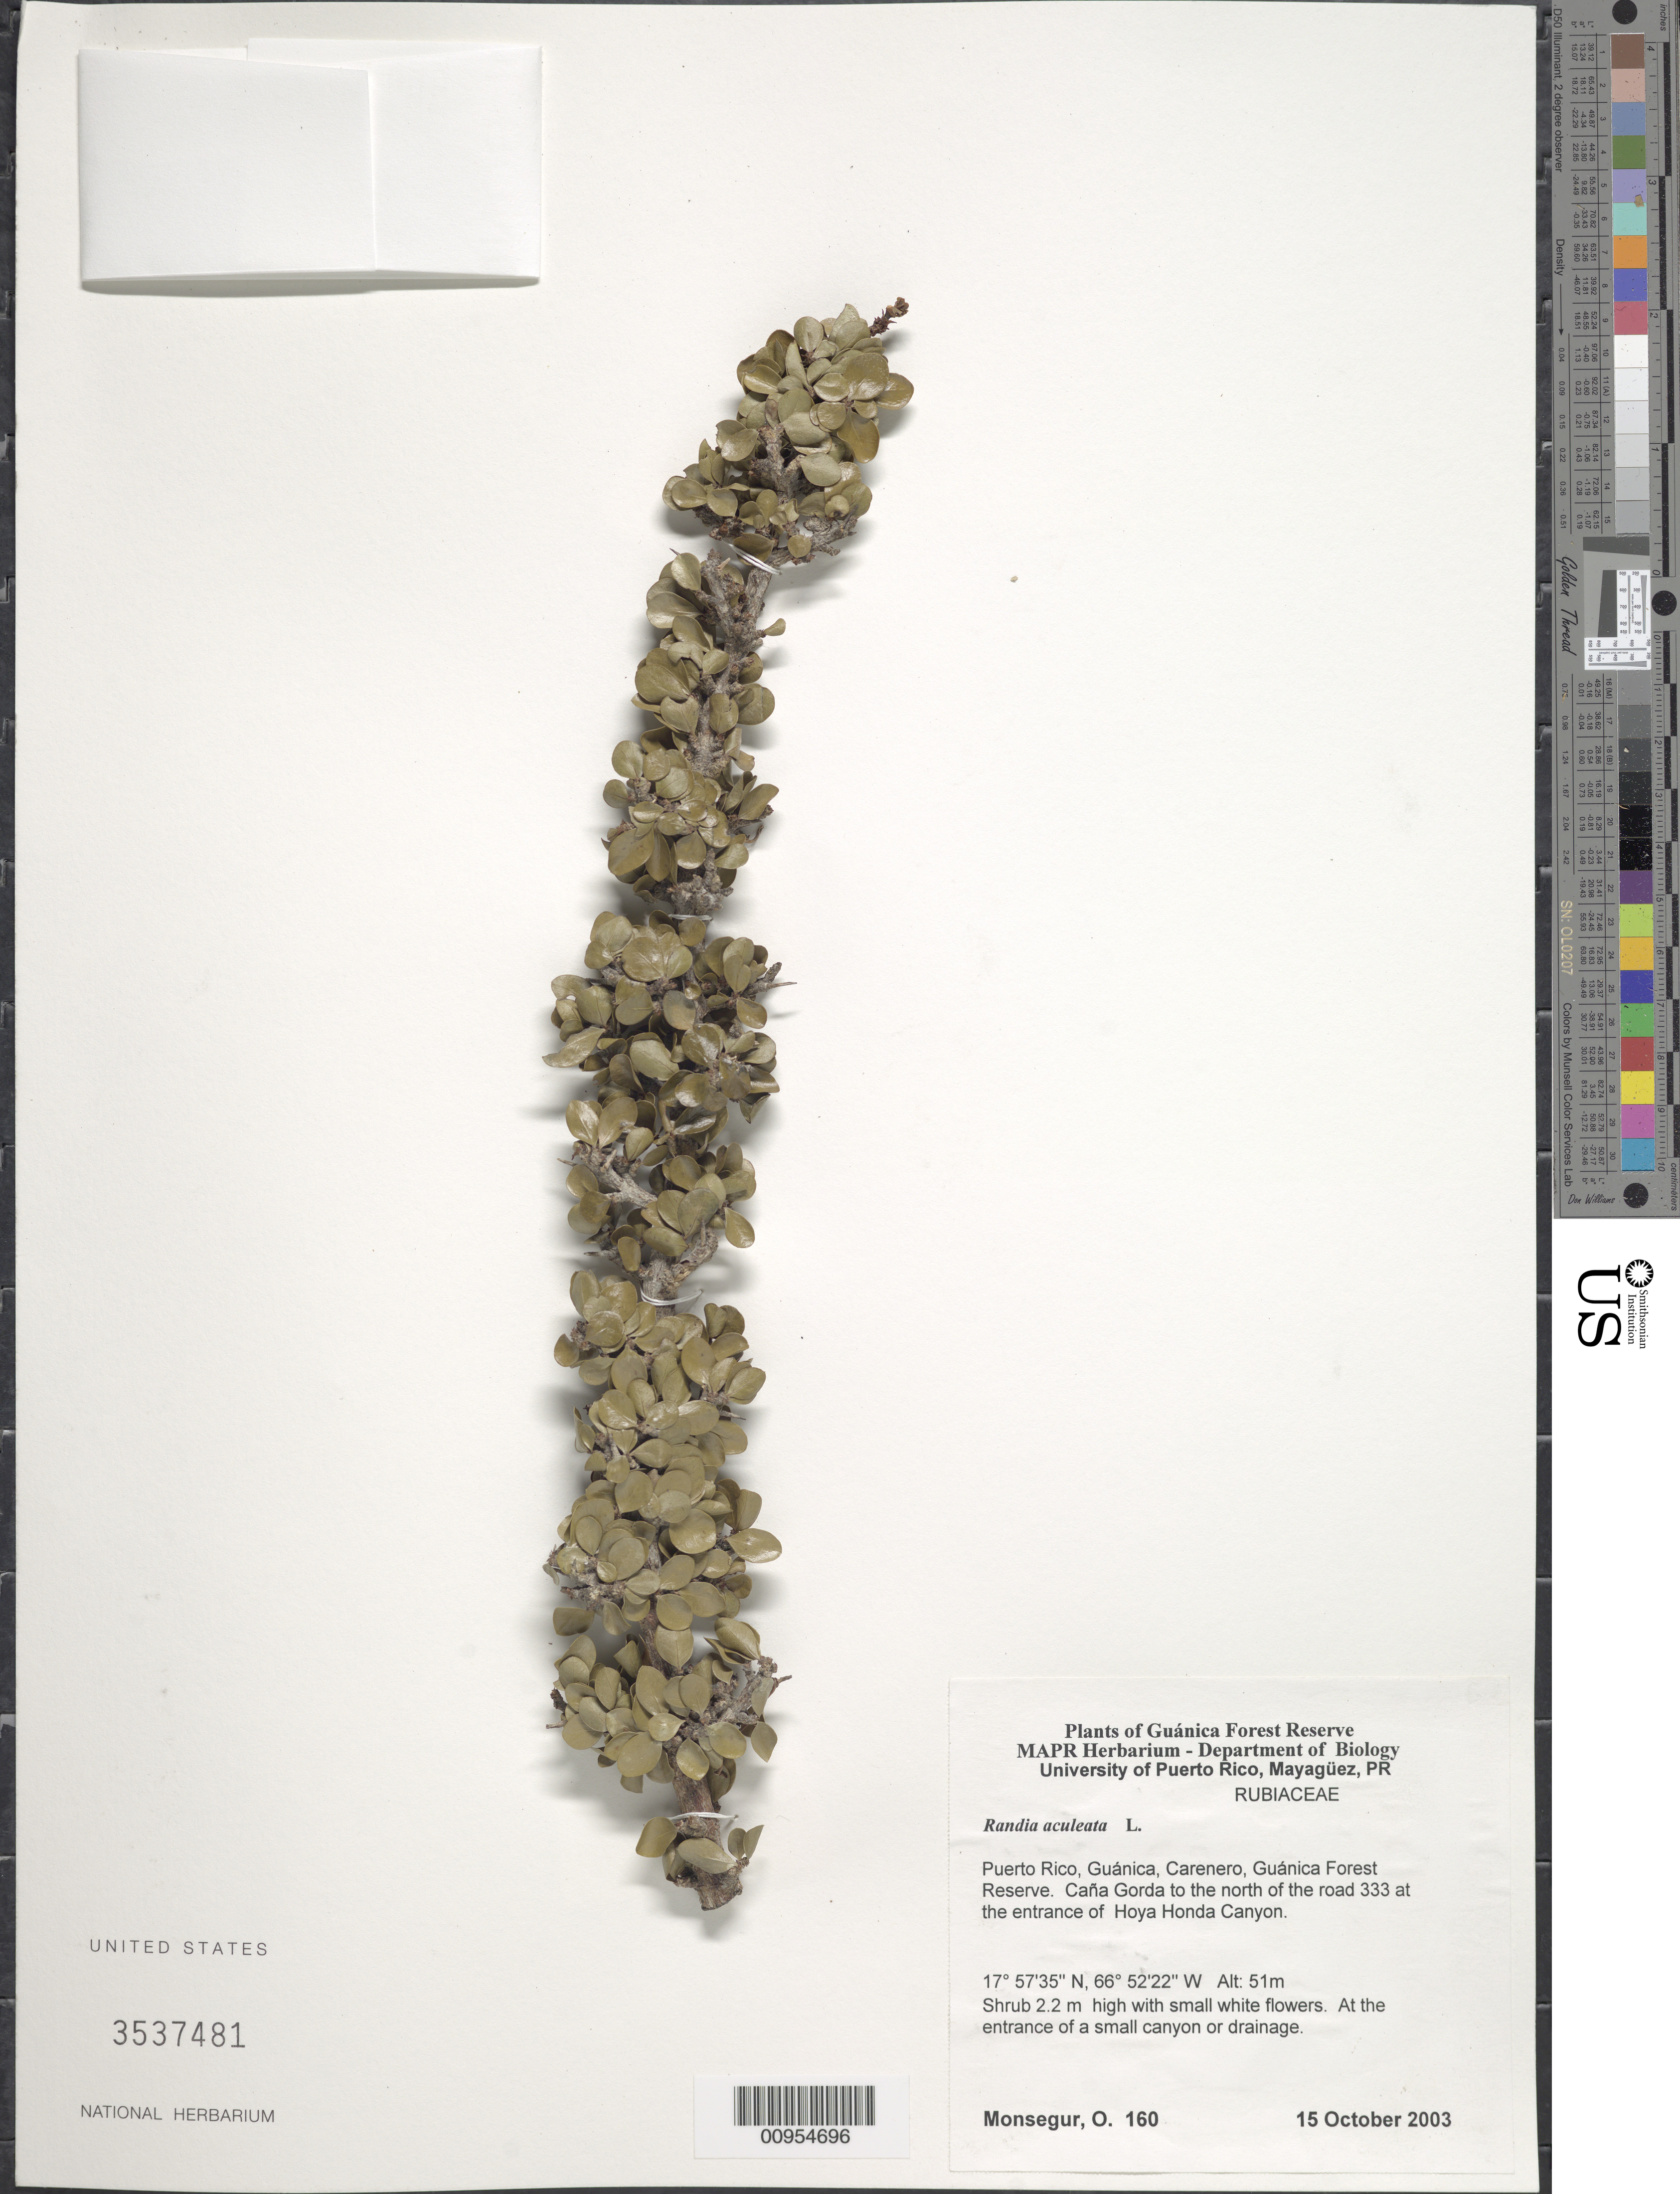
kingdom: Plantae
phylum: Tracheophyta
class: Magnoliopsida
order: Gentianales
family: Rubiaceae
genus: Randia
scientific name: Randia aculeata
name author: L.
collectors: O. Monsegur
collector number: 160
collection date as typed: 15 Oct 2003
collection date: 2003-10-15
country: Puerto Rico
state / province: Guánica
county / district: Carenero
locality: Guánica Forest Reserve. Caña Gorda to the north of the road 333 at the entrance of Hoya Honda Canyon.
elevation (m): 51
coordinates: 17.57346, 66.5222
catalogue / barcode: US 3537481